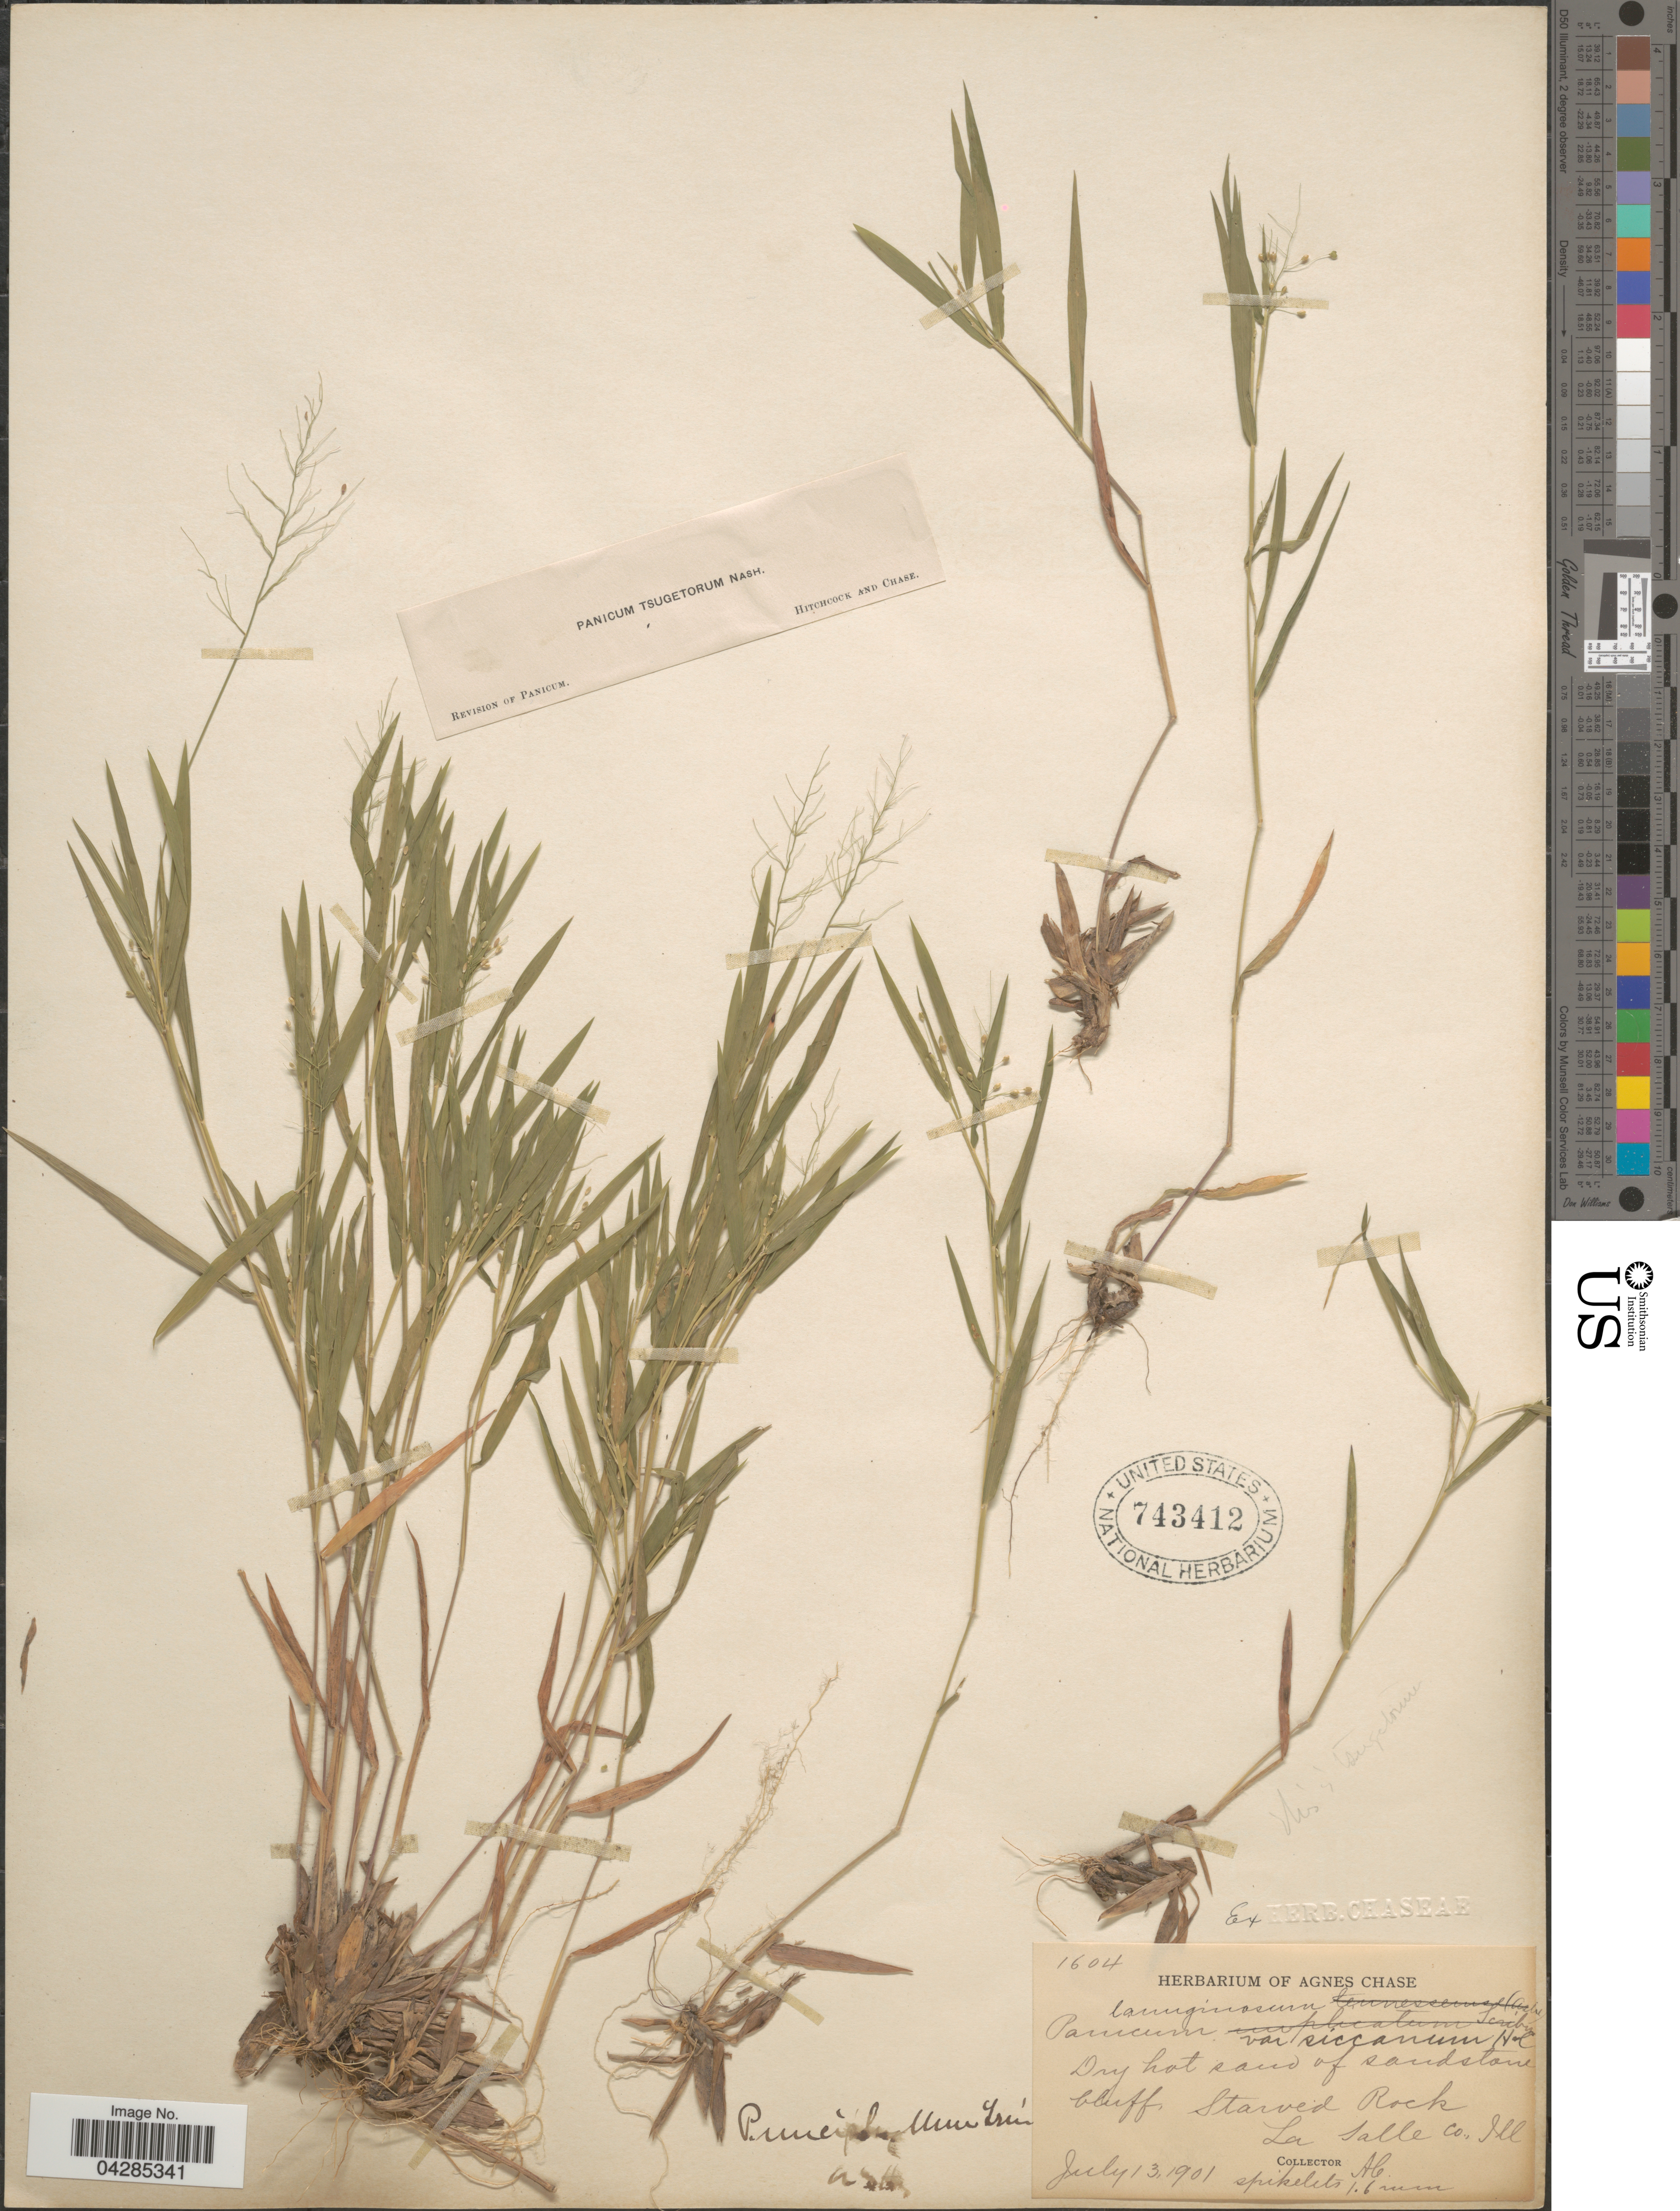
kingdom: Plantae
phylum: Tracheophyta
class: Liliopsida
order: Poales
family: Poaceae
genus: Dichanthelium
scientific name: Dichanthelium portoricense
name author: (Desv. ex Ham.) B.F. Hansen & Wunderlin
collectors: A. Chase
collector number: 1604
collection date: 1901-07-13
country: United States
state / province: Illinois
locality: Dry hot sand of sandstone bluff, Starved Rock. La Salle Co.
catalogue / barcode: US 743412